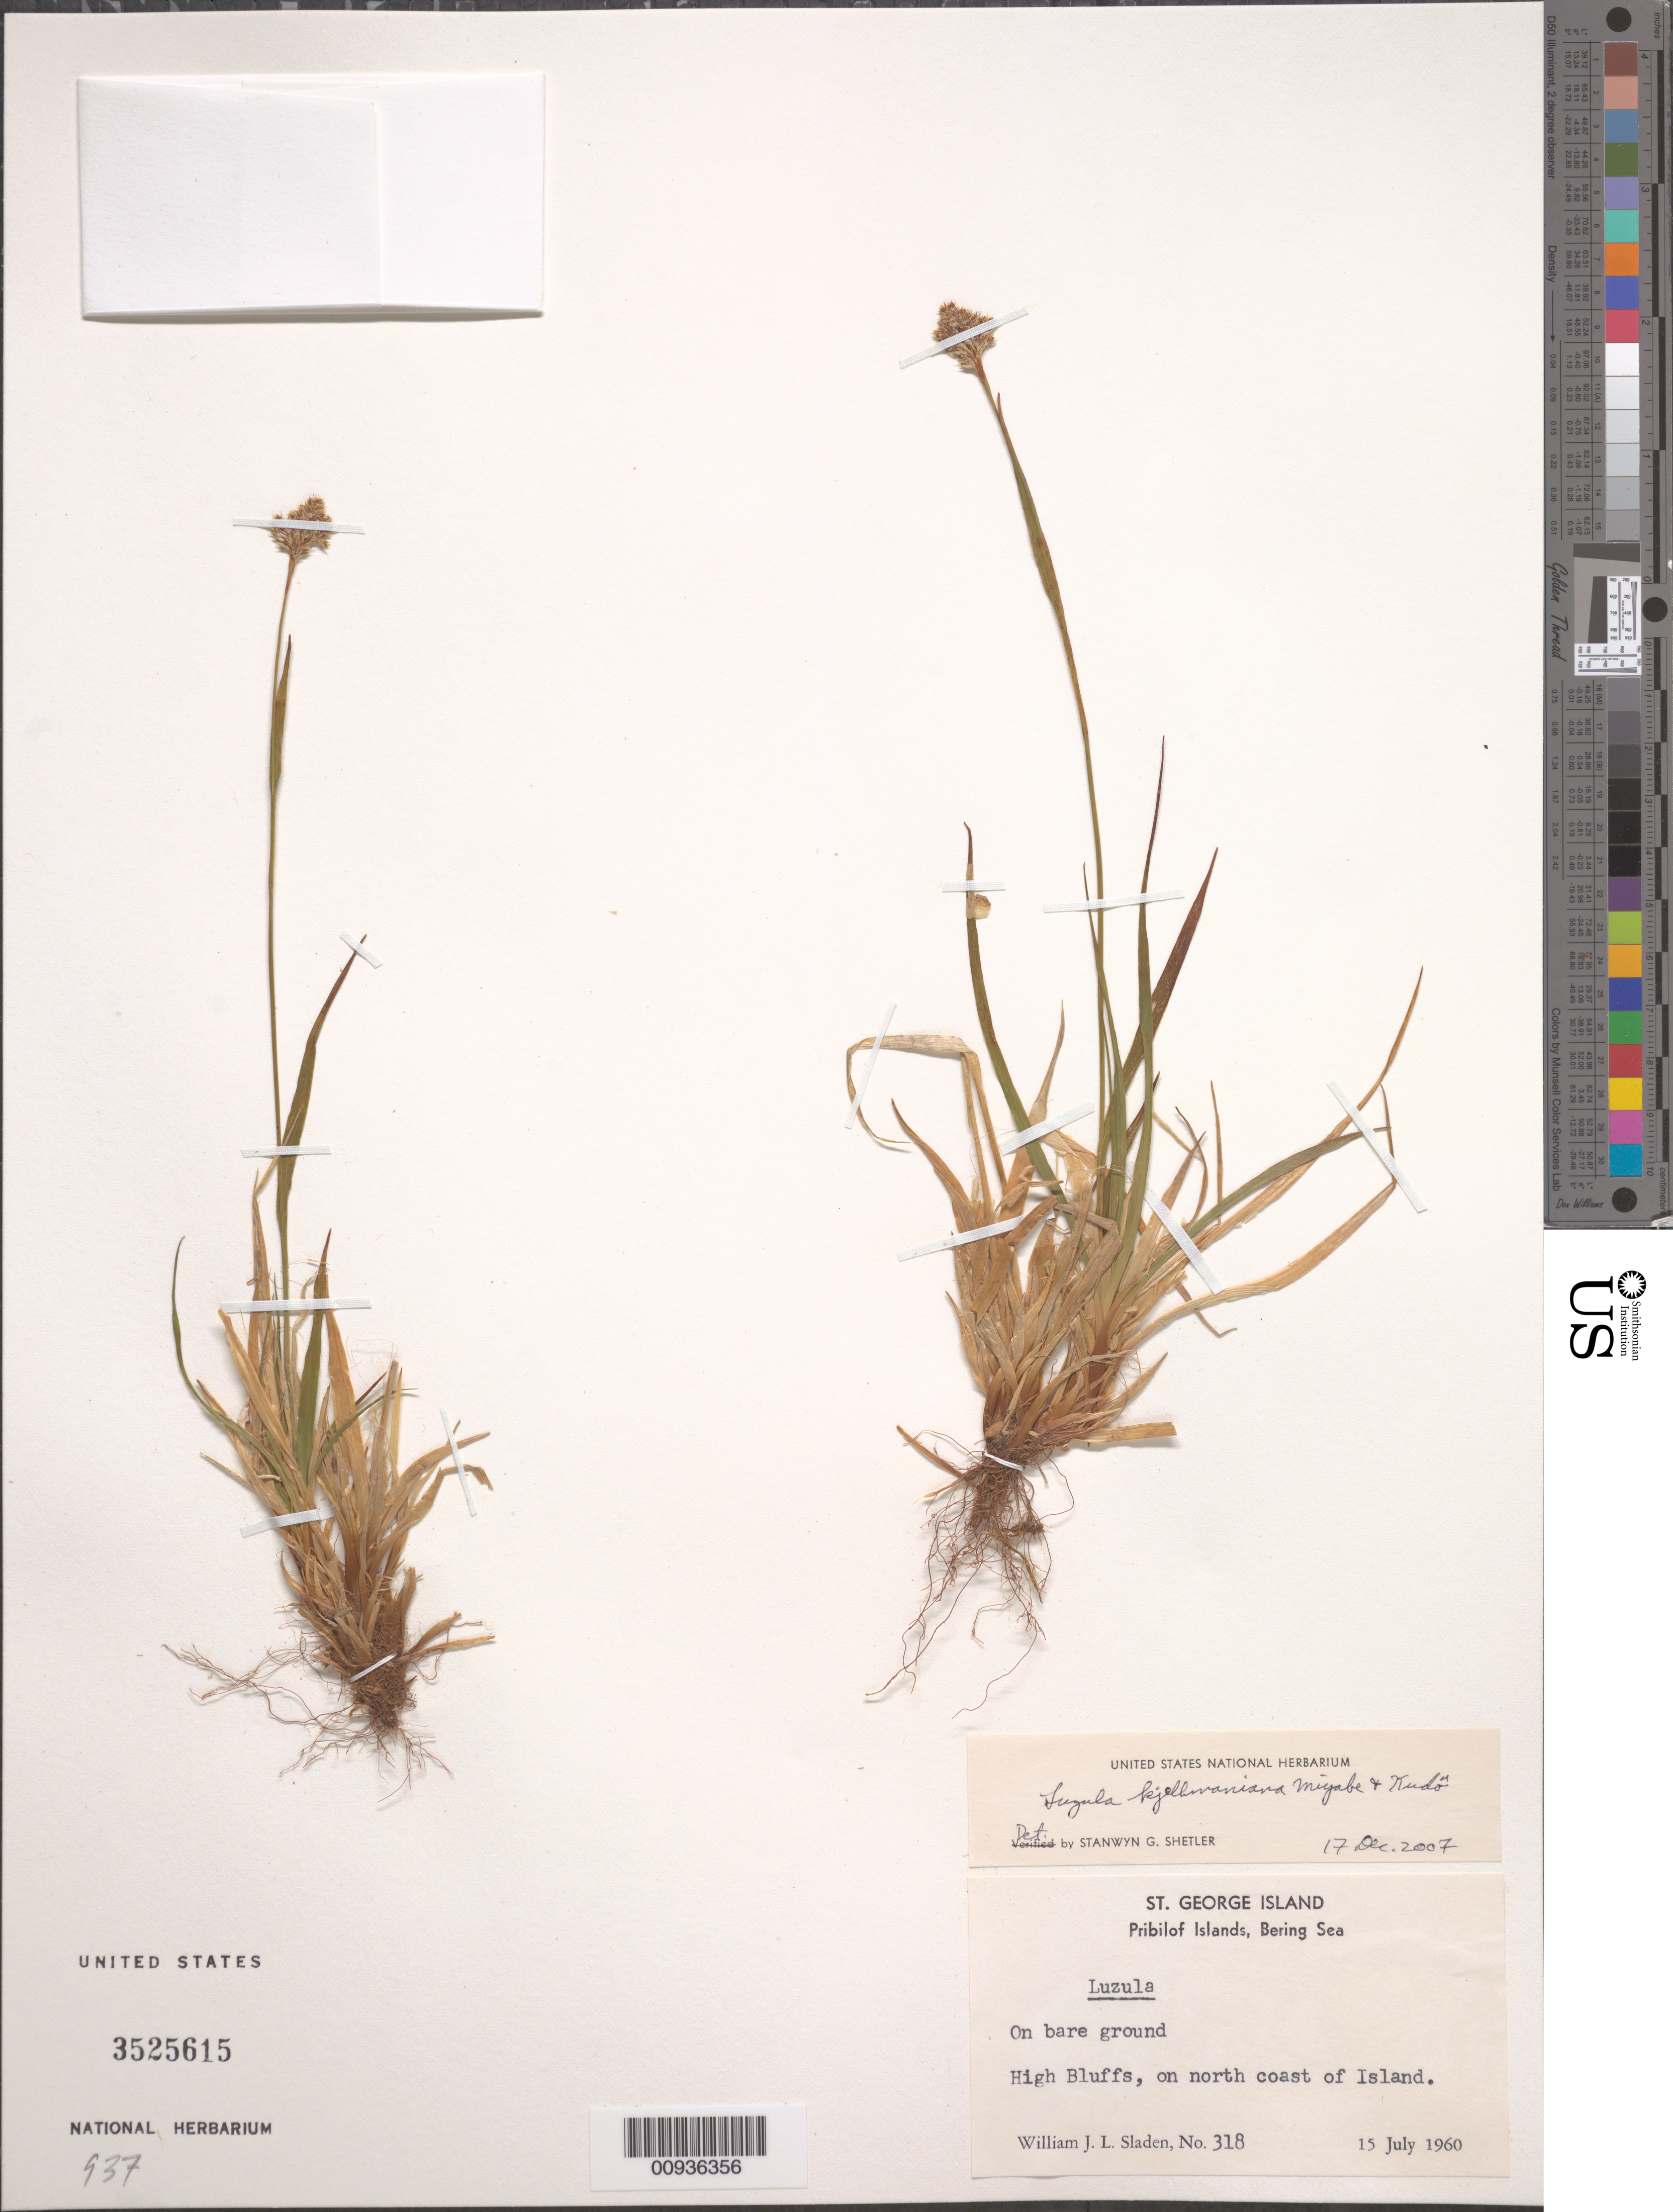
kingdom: Plantae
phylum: Tracheophyta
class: Liliopsida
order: Poales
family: Juncaceae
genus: Luzula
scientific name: Luzula kjellmaniana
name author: Miyabe & Kudô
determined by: Shetler, Stanwyn G., (US), NMNH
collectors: W. Sladen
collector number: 318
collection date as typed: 15 Jul 1960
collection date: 1960-07-15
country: United States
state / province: Alaska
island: St. George Island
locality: St. George Island. High Bluffs, on north coast of Island., Bering Sea, Pribilof Islands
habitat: On bare ground.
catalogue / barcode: US 3525615